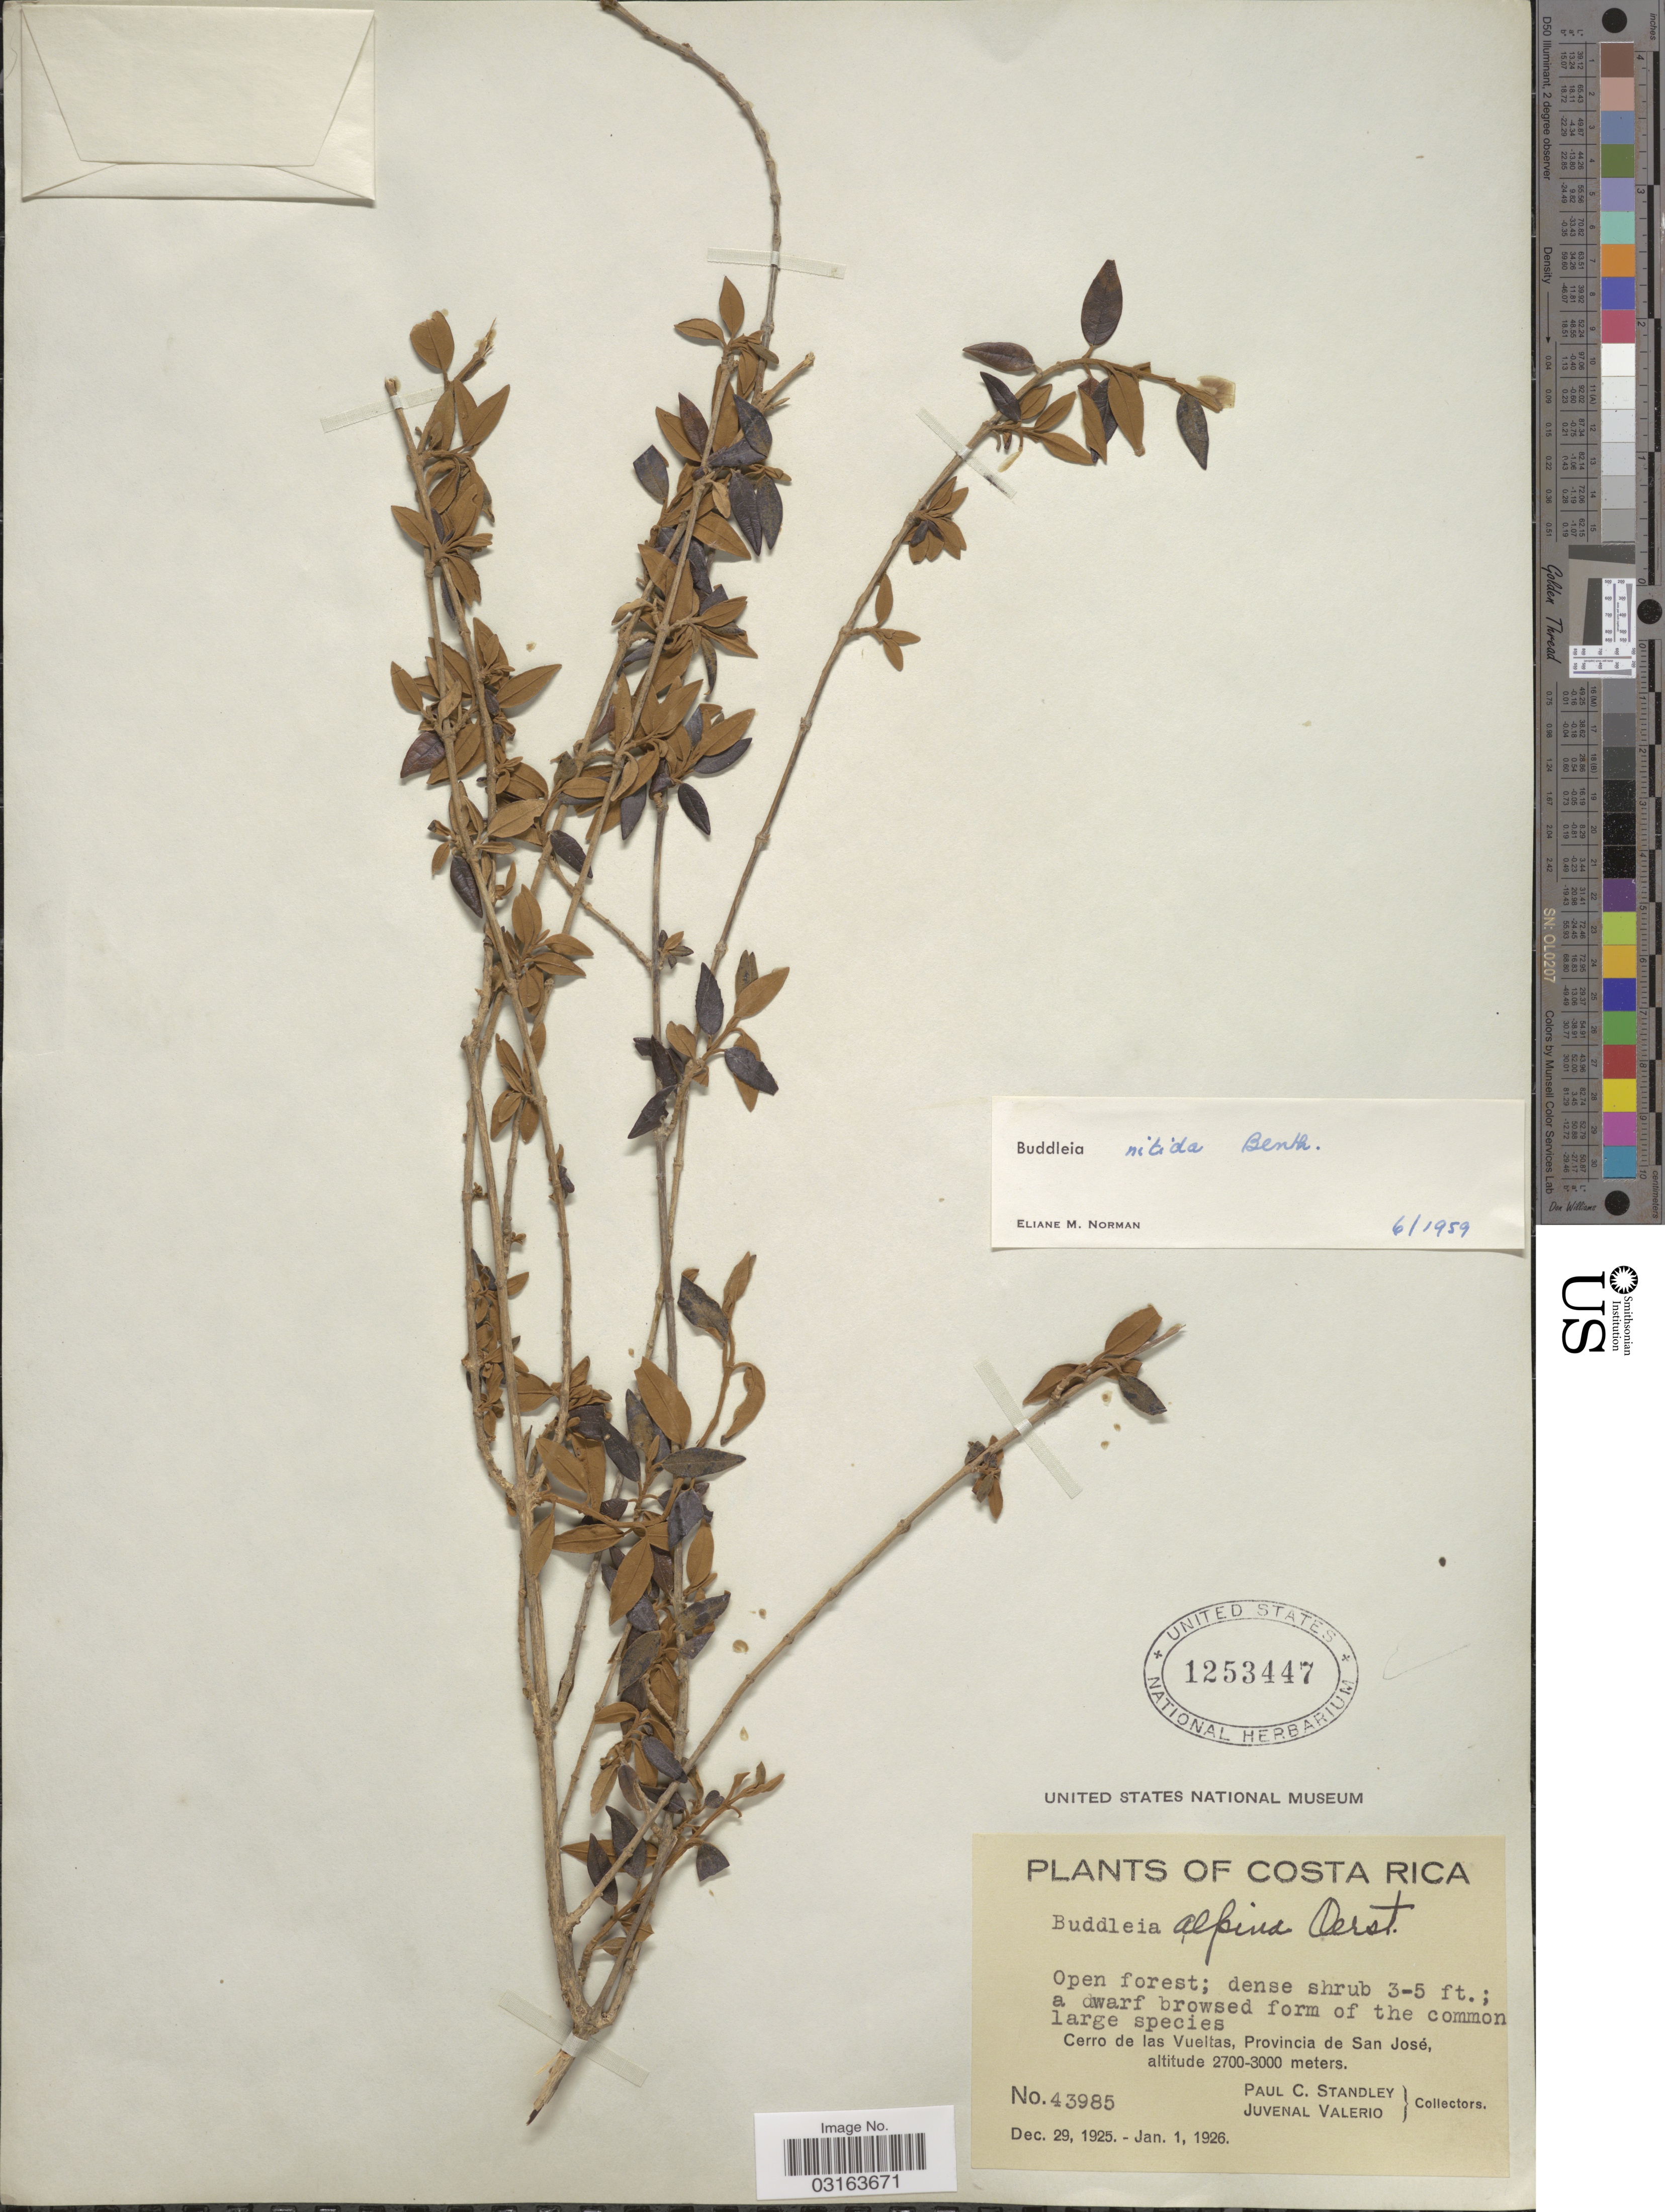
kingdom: Plantae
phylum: Tracheophyta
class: Magnoliopsida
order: Lamiales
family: Scrophulariaceae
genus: Buddleja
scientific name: Buddleja nitida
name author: Benth.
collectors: P. C. Standley & J. Valerio R.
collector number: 43985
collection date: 1925-12-29/1926-01-01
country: Costa Rica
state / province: San José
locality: Cerro de las Vueltas.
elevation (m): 2700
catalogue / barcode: US 1253447